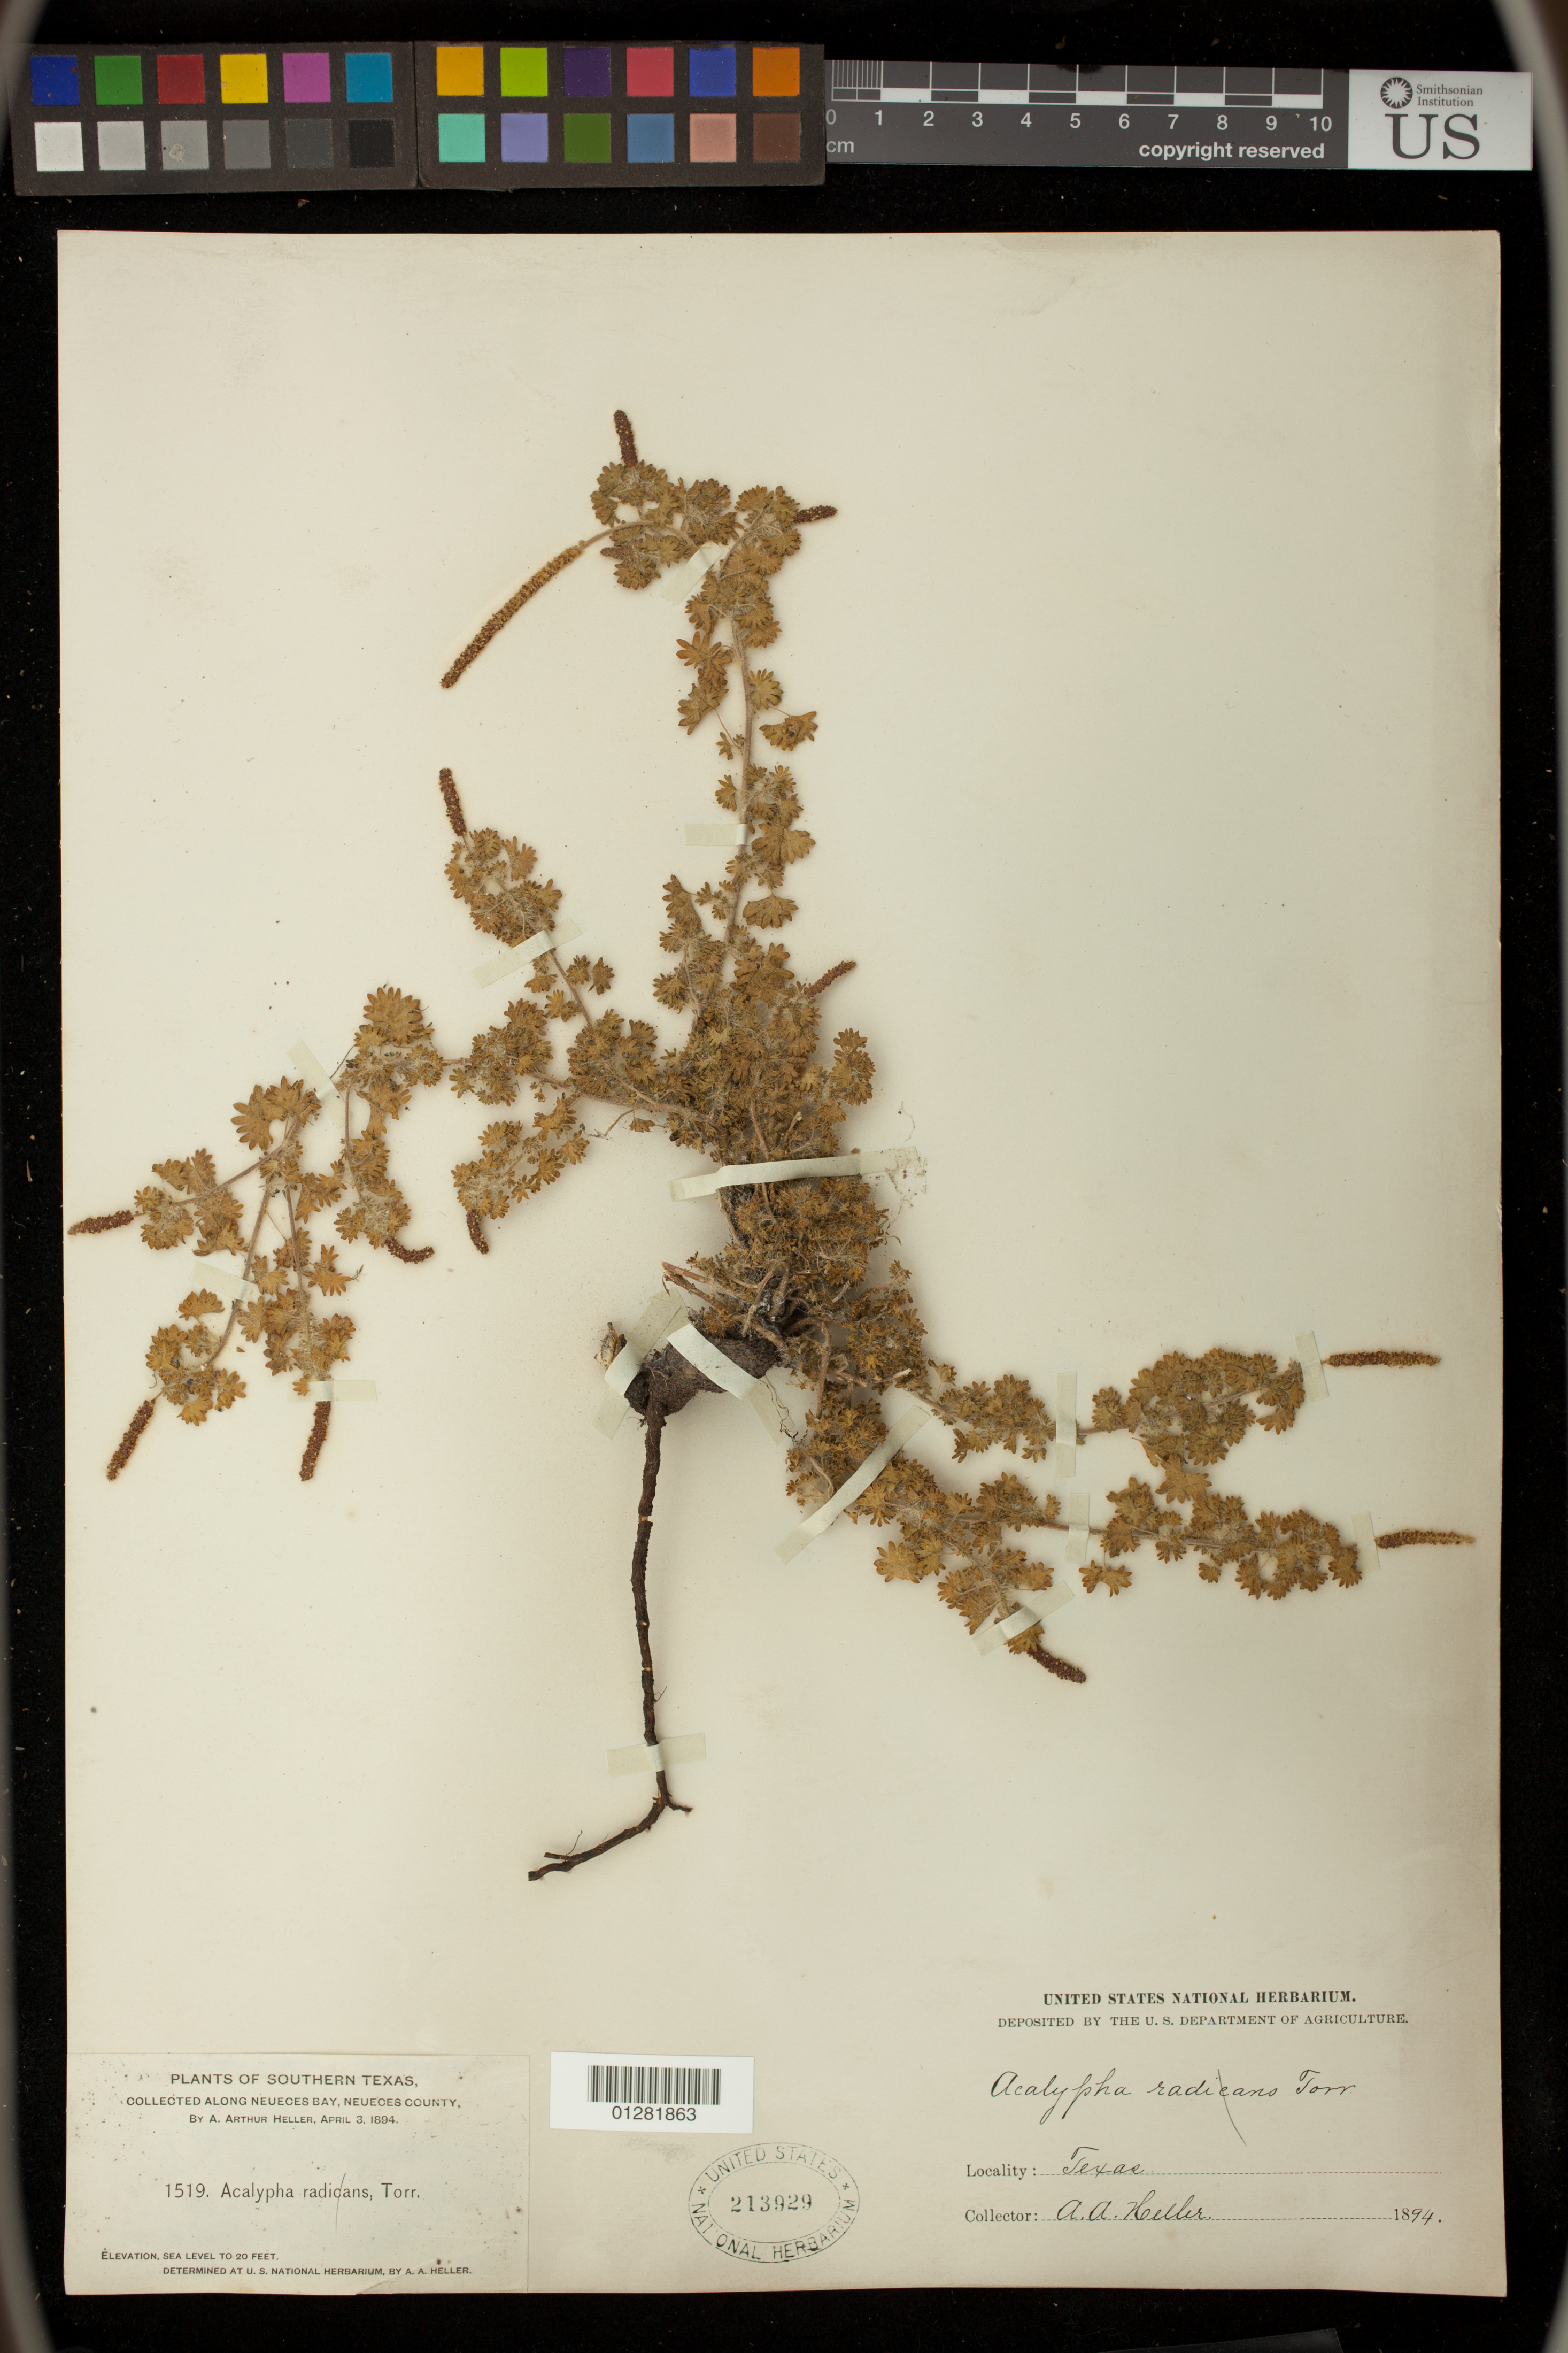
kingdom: Plantae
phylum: Tracheophyta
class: Magnoliopsida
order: Malpighiales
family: Euphorbiaceae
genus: Acalypha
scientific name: Acalypha radians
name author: Torr.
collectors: A. A. Heller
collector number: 1519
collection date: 1894-04-03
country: United States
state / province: Texas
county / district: Neueces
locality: Southern Texas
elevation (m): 0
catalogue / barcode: US 213929